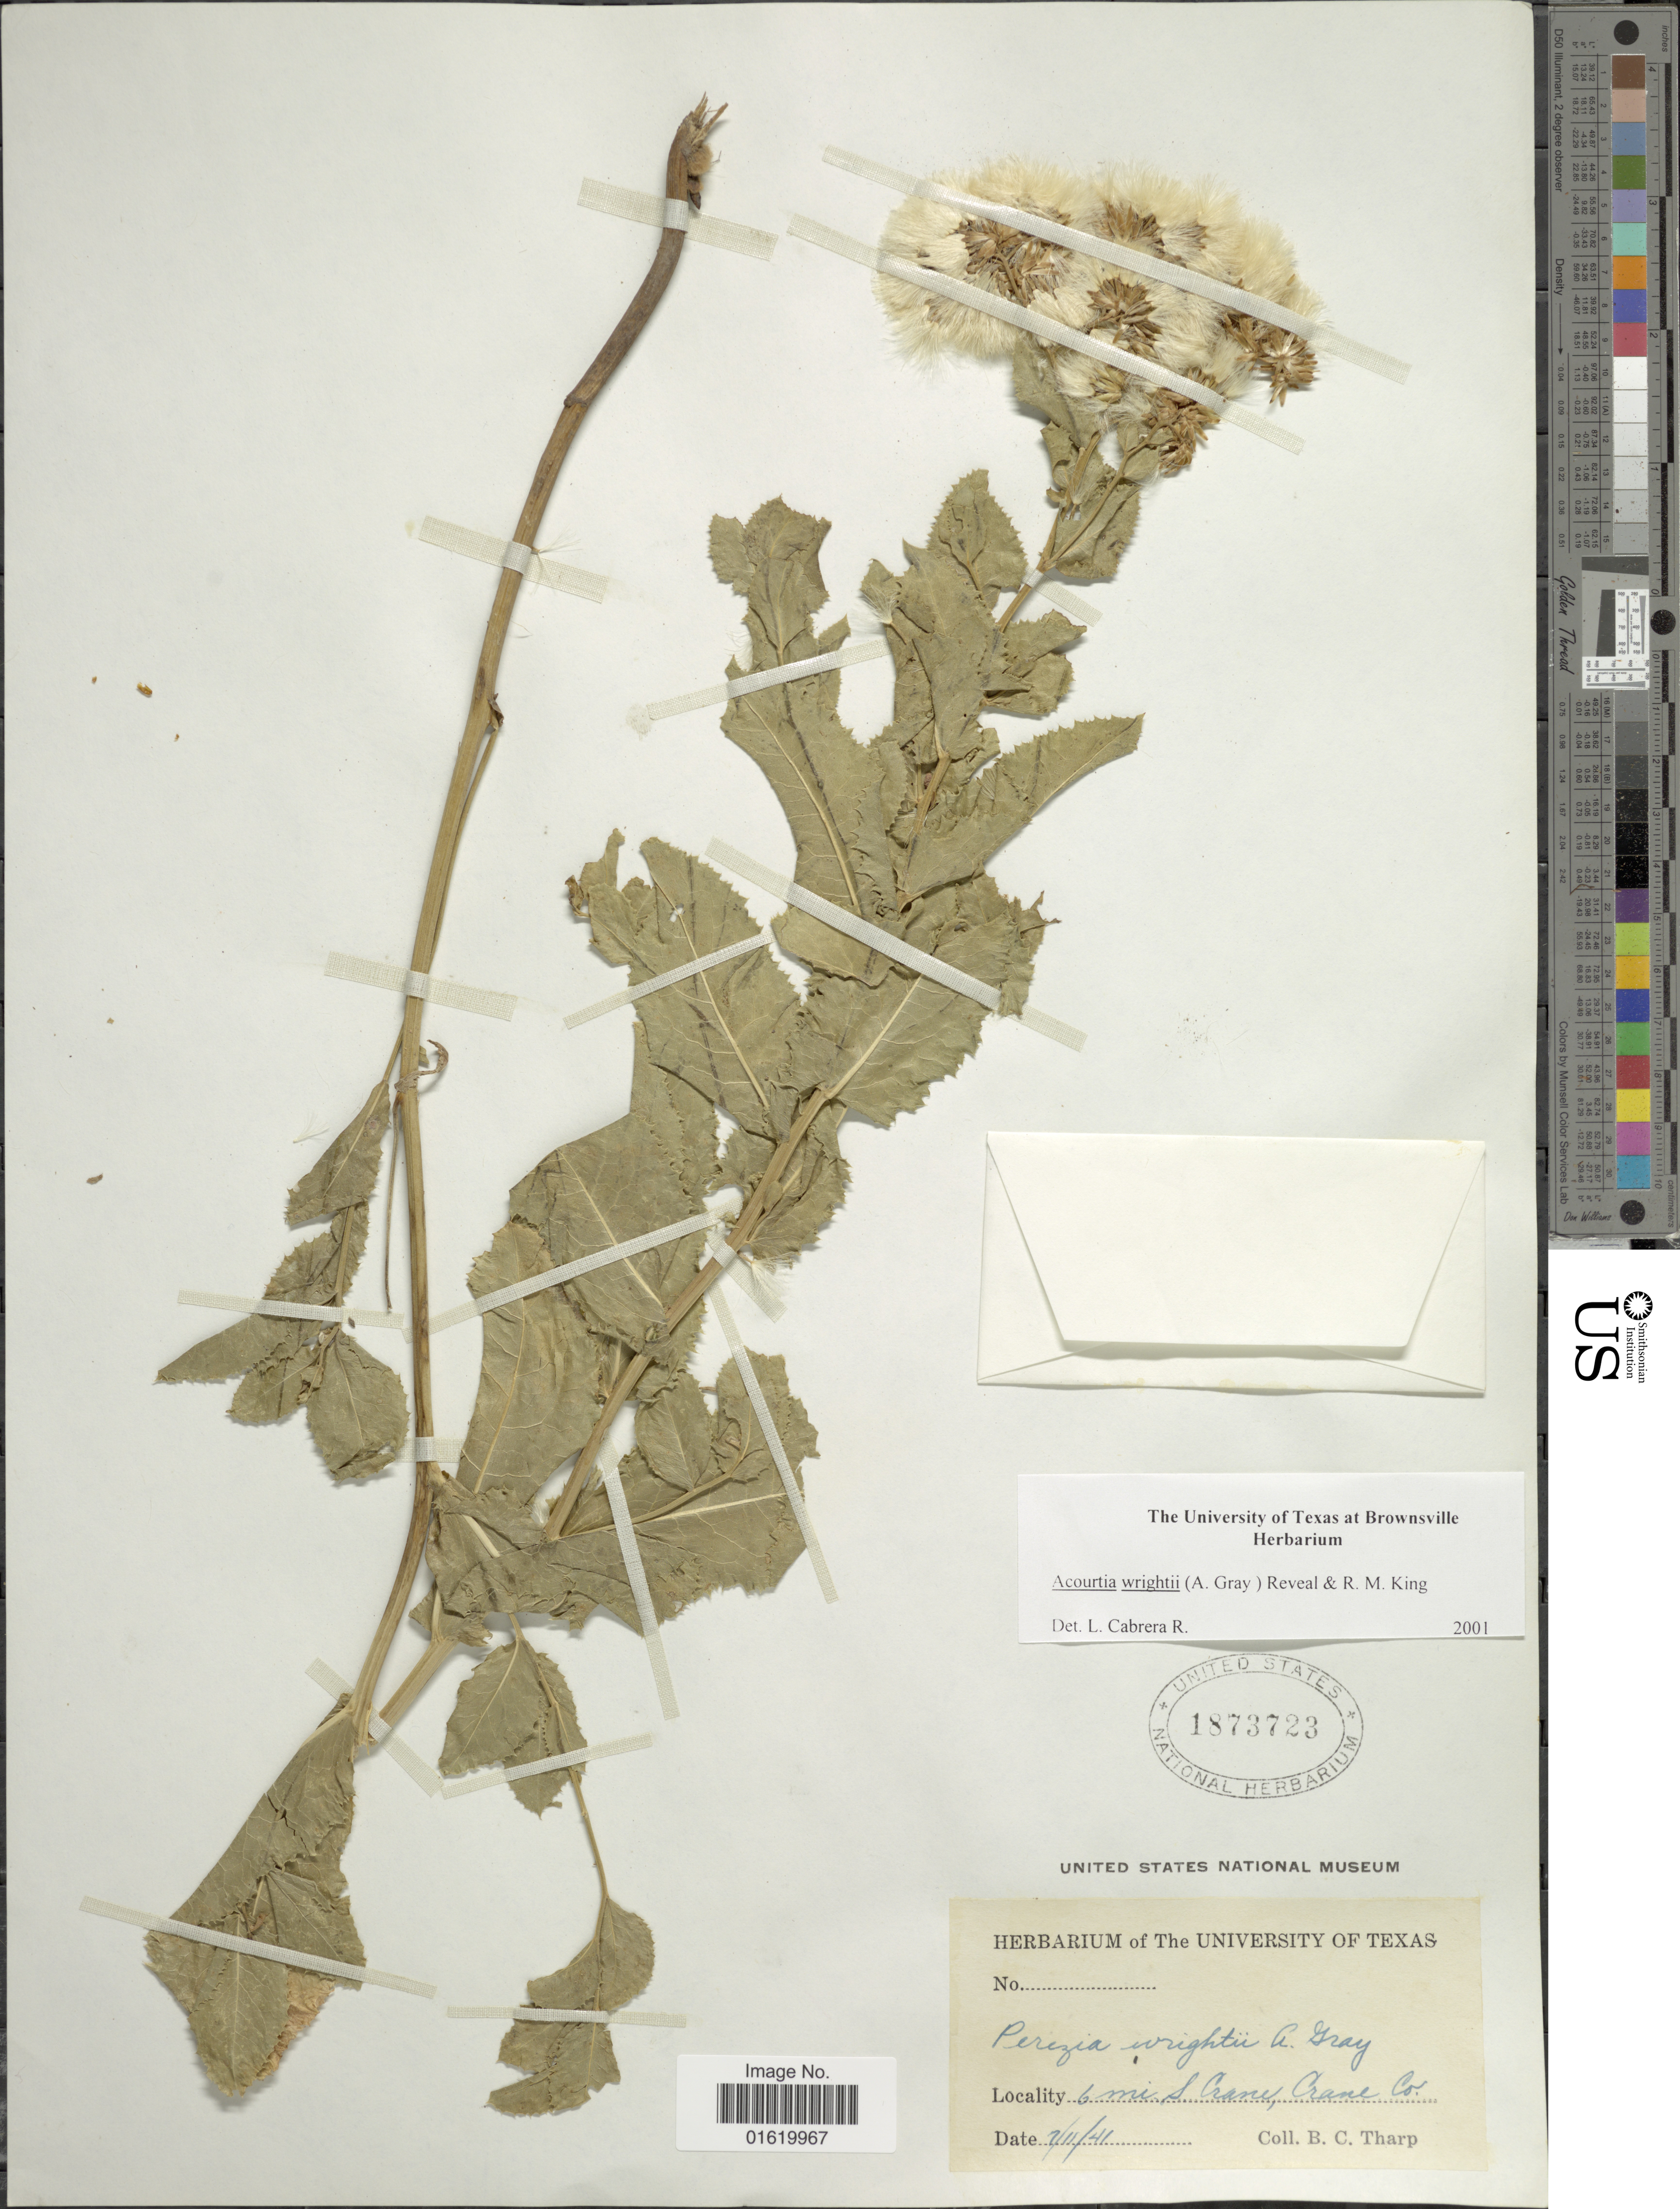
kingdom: Plantae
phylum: Tracheophyta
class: Magnoliopsida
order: Asterales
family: Asteraceae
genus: Acourtia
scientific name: Acourtia wrightii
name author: (A. Gray) Reveal & R.M. King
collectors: B. C. Tharp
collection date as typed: Transcribed d/m/y: 11/2/41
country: United States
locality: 6 mi. S Crane, Crane Co.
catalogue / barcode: US 1873723